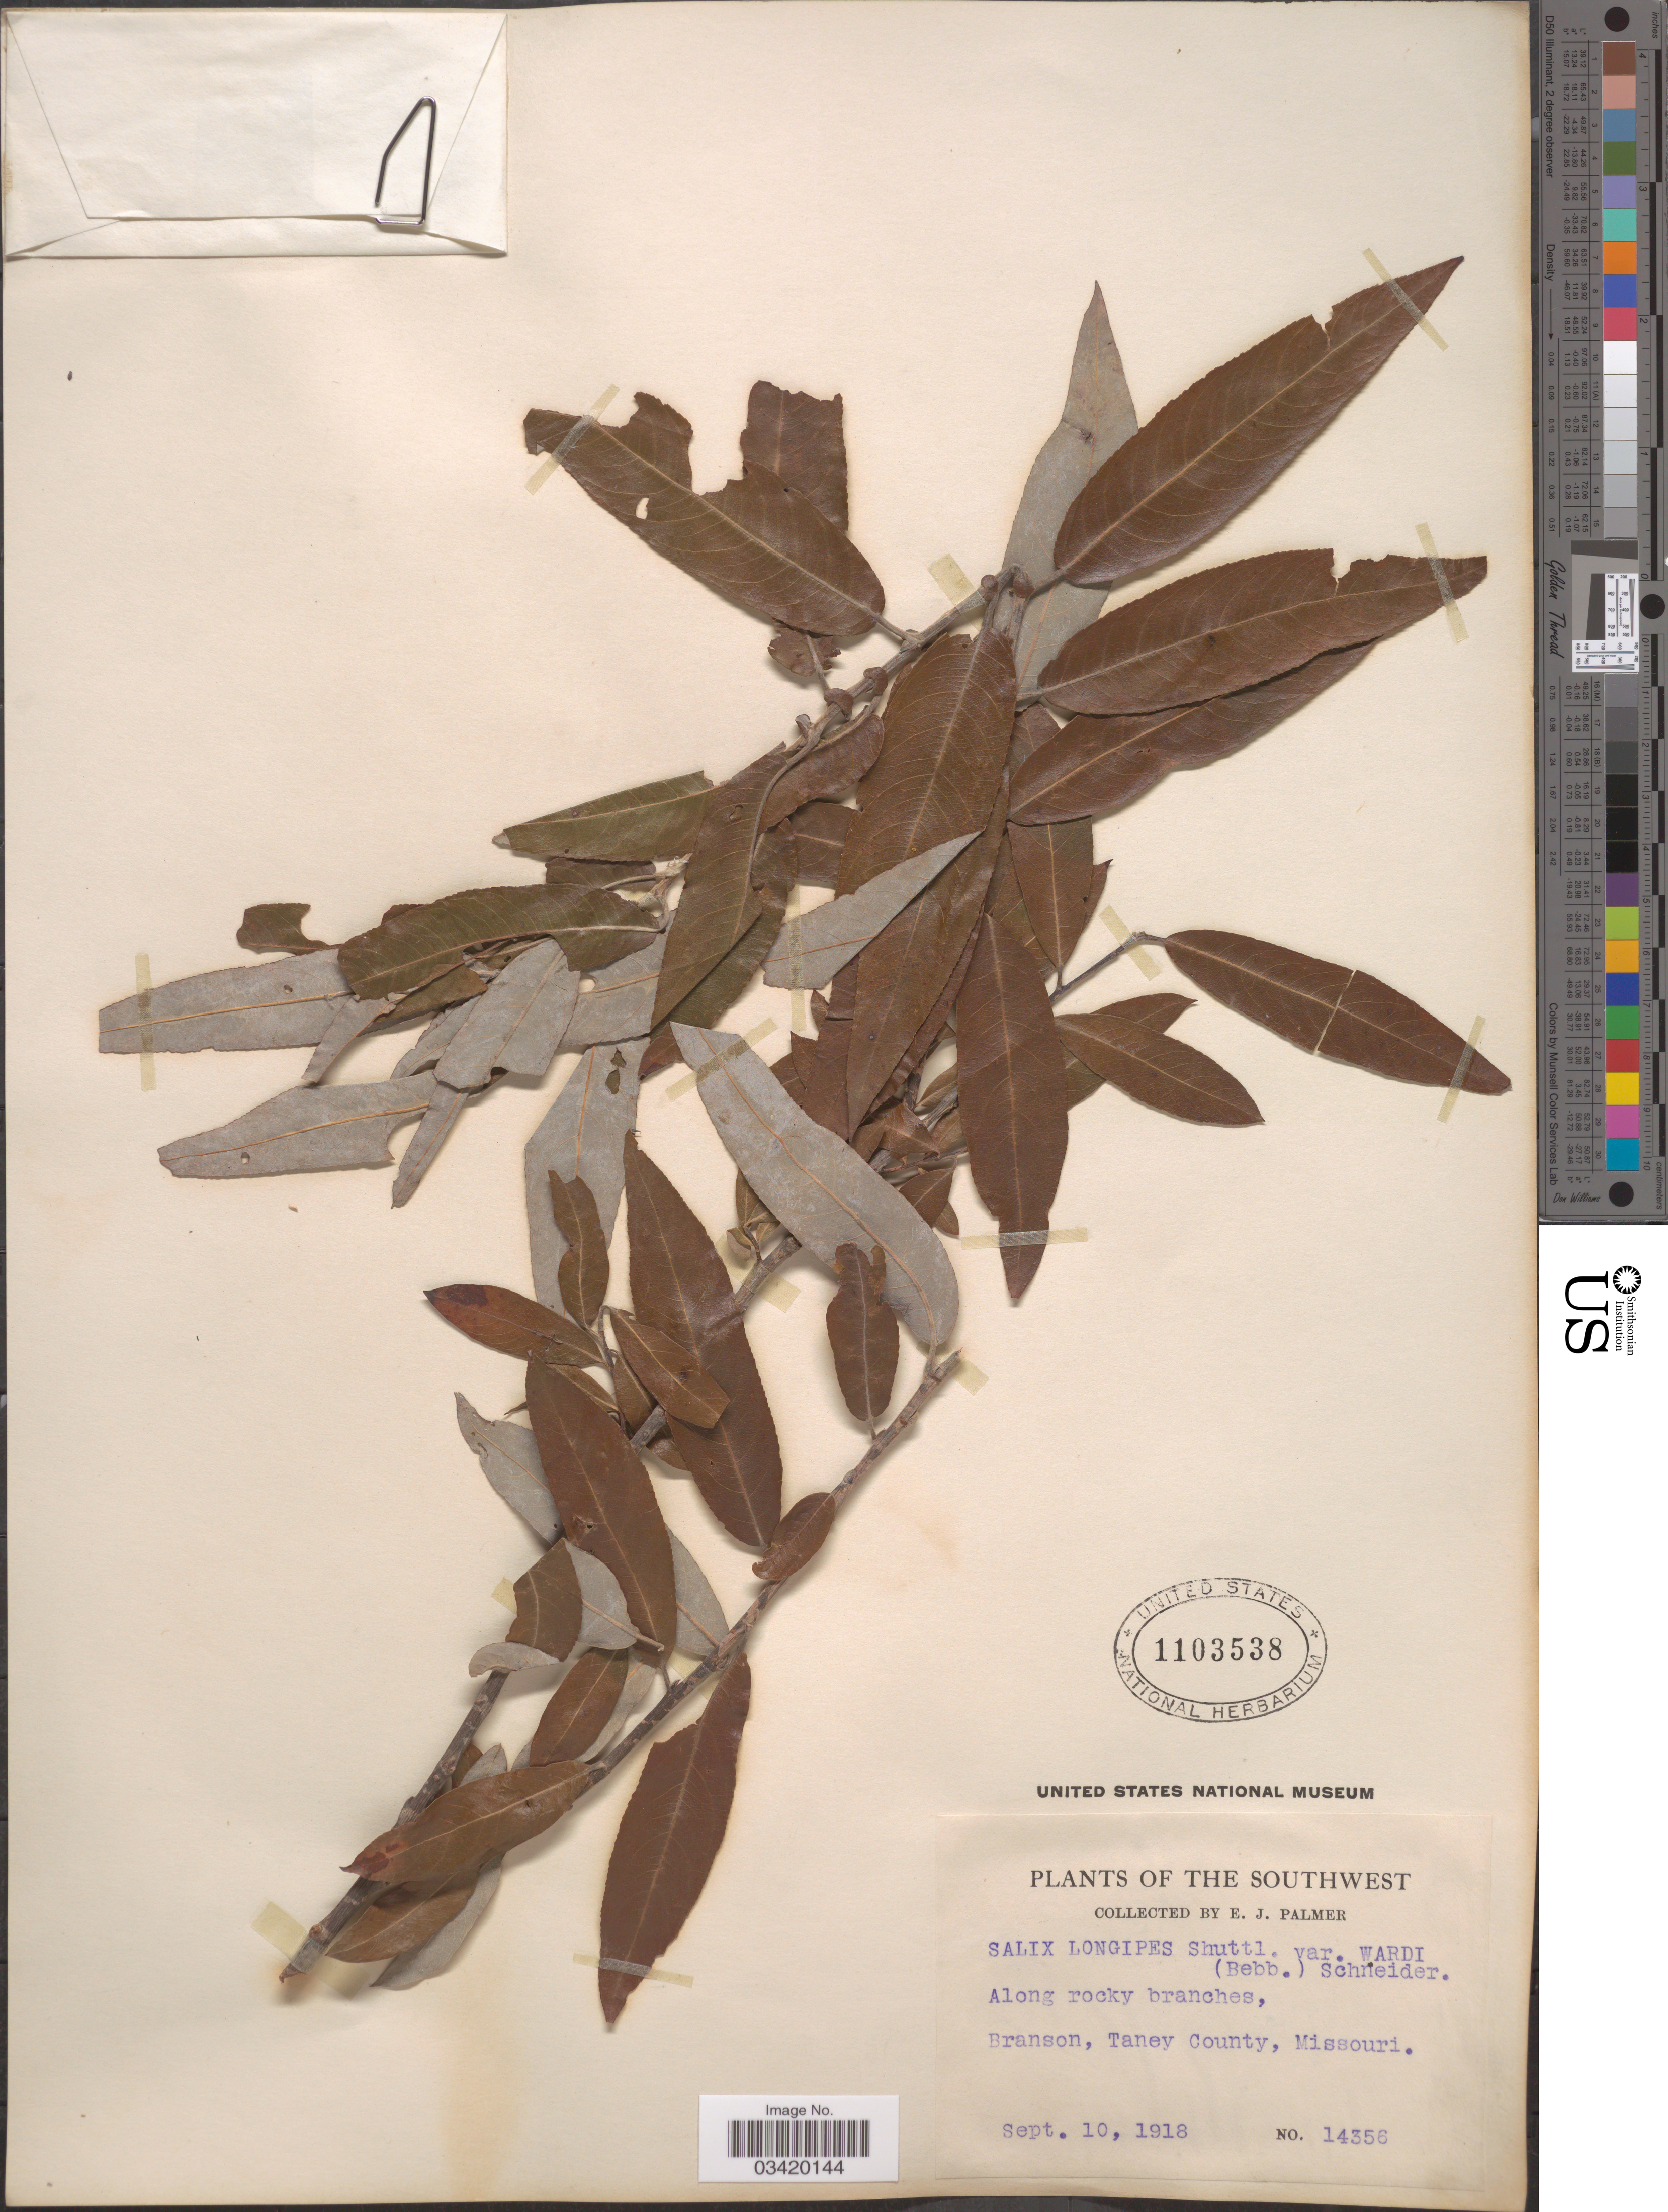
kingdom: Plantae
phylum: Tracheophyta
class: Magnoliopsida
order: Malpighiales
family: Salicaceae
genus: Salix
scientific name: Salix caroliniana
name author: Michx.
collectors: E. J. Palmer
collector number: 14356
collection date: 1918-09-10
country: United States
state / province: Missouri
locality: The Southwest. Branson, Taney County.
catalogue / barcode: US 1103538